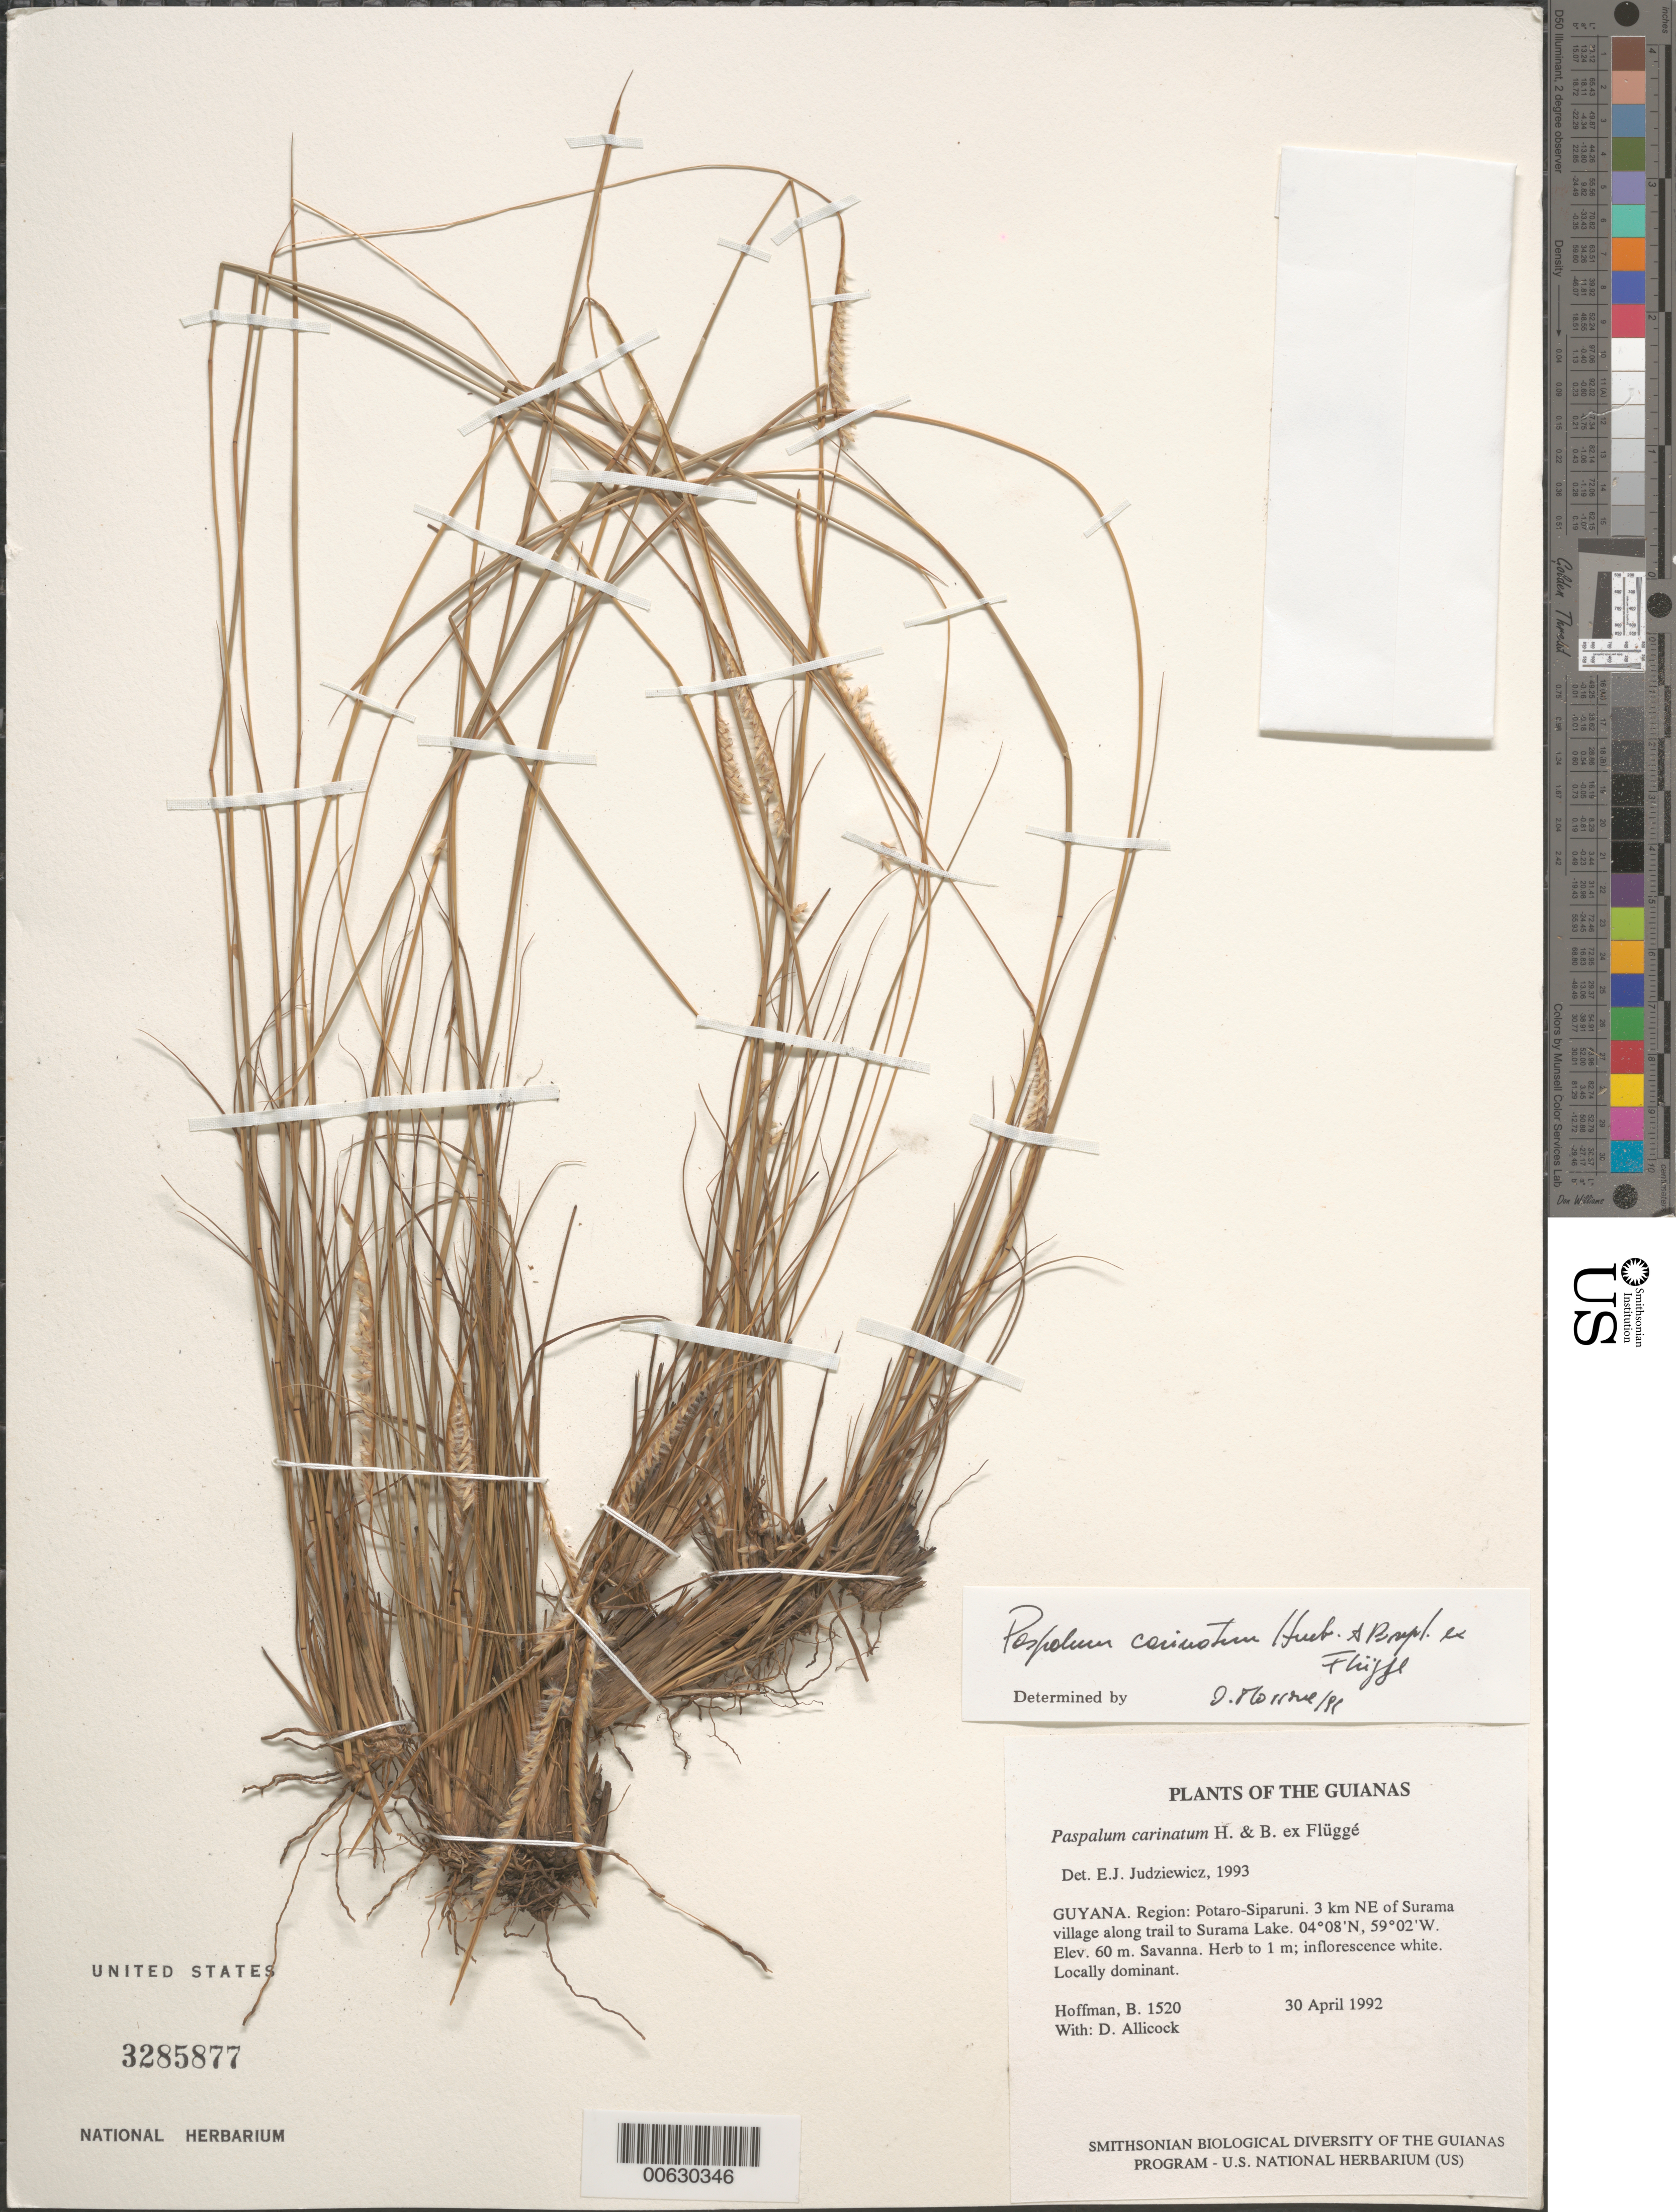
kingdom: Plantae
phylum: Tracheophyta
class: Liliopsida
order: Poales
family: Poaceae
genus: Paspalum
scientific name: Paspalum carinatum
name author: Humb. & Bonpl. ex Flüggé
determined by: Judziewicz, E. J.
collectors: B. Hoffman & D. Allicock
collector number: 1520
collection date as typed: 30 April 1992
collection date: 1992-04-30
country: Guyana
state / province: Potaro-Siparuni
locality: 3 km NE of Surama village along trail to Surama Lake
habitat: Savanna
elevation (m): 60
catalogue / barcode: US 3285877